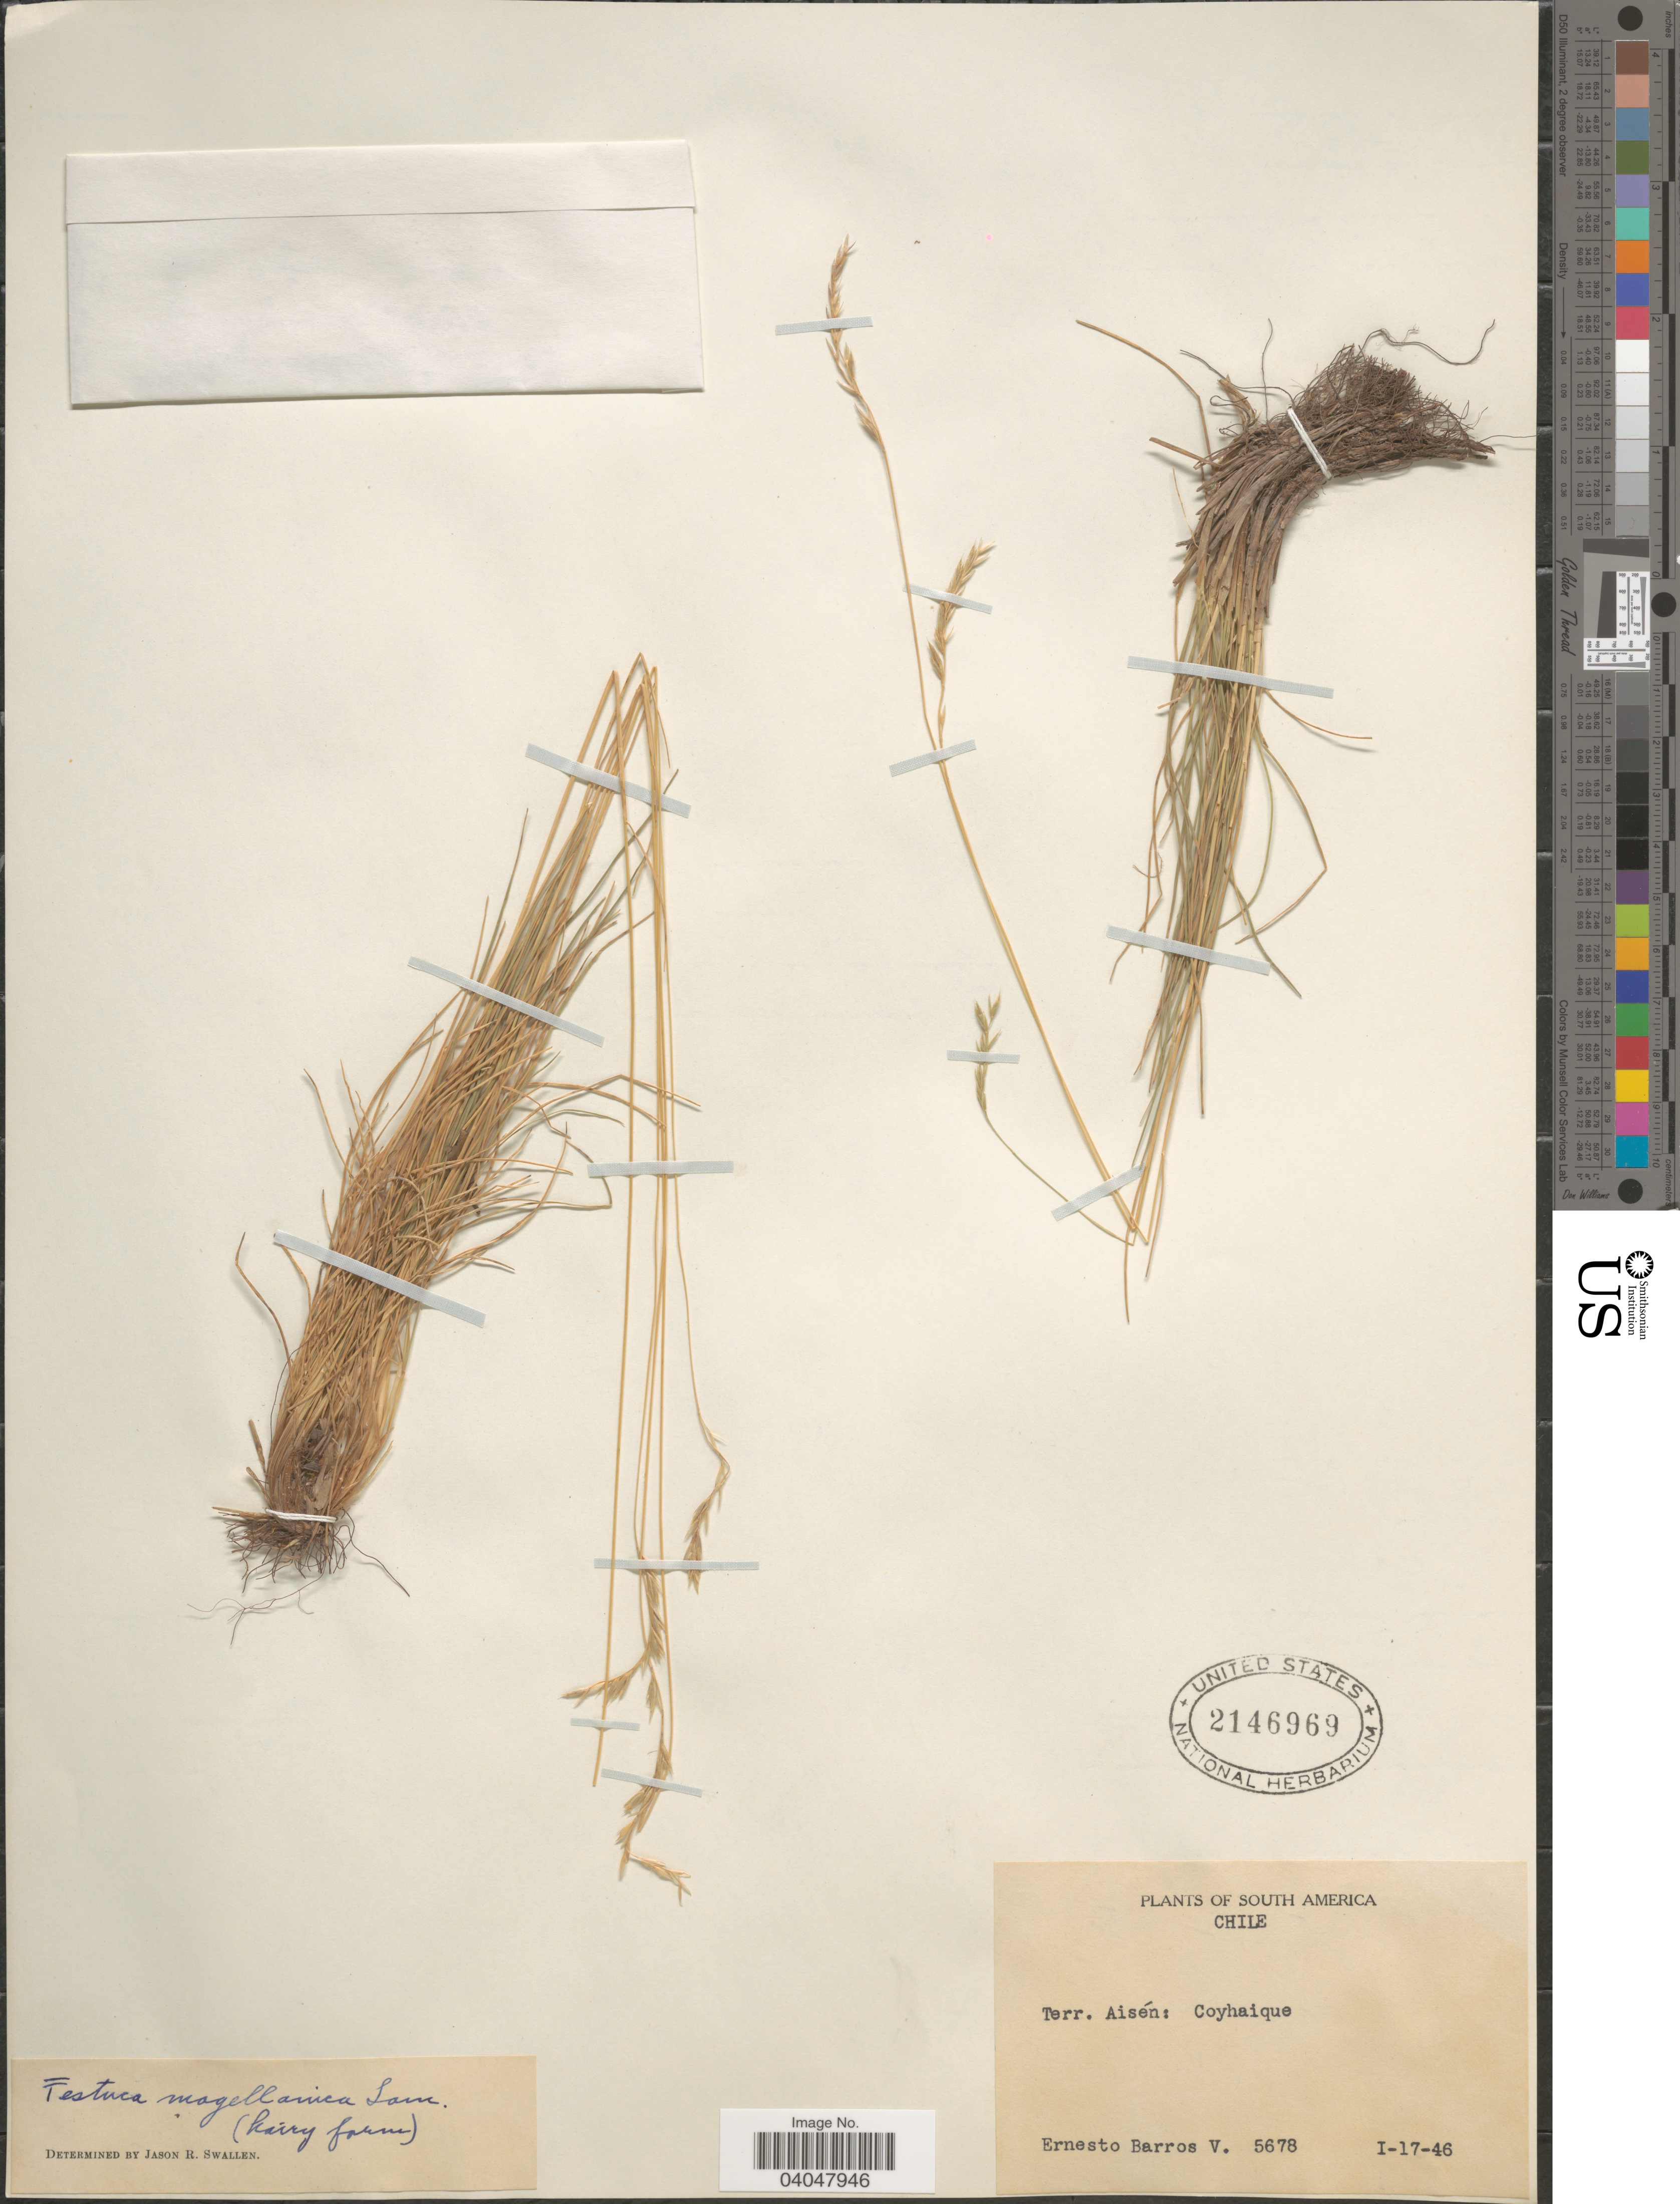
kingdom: Plantae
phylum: Tracheophyta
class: Liliopsida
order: Poales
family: Poaceae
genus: Festuca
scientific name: Festuca magellanica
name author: Lam.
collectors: E. Barros V.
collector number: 5678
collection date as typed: Transcribed d/m/y: 17/1/46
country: Chile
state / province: Aisén (XI)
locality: Terr. Aisén: Coyhaique.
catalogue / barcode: US 2146969